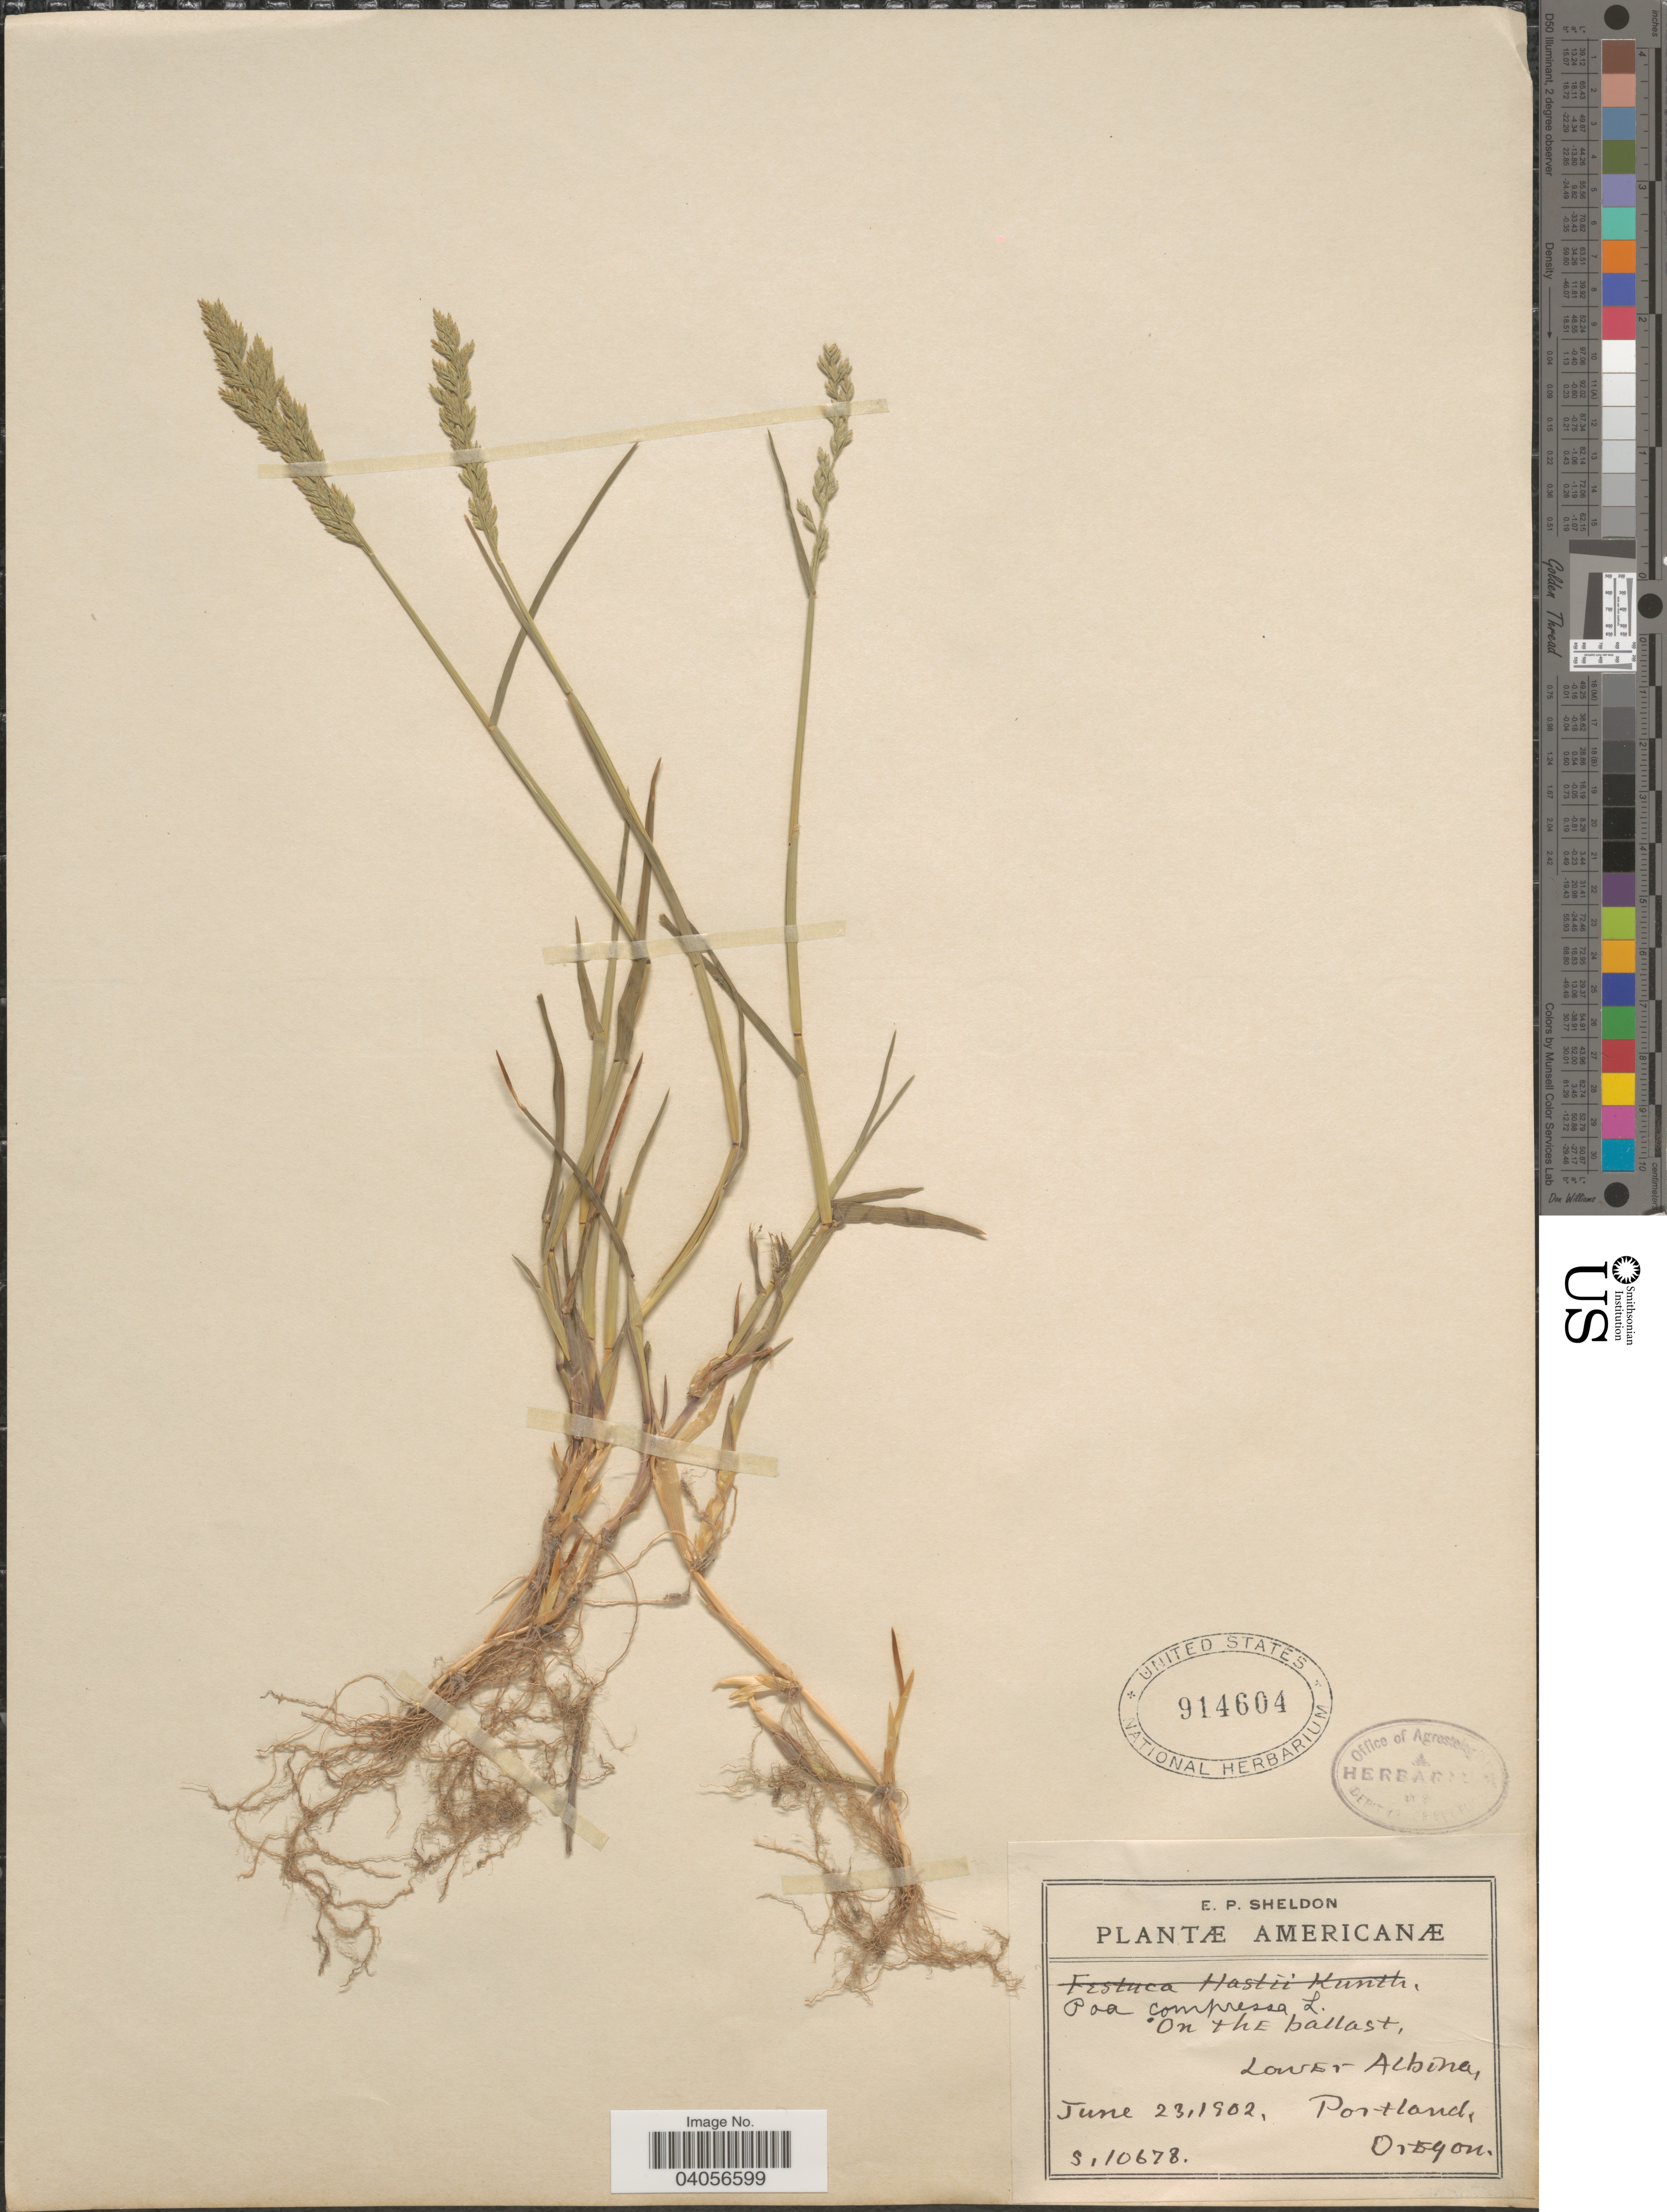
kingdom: Plantae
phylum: Tracheophyta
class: Liliopsida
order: Poales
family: Poaceae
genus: Poa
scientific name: Poa compressa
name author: L.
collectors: E. P. Sheldon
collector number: S.10678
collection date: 1902-06-23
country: United States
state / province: Oregon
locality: Lower Albina, Portland.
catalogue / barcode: US 914604